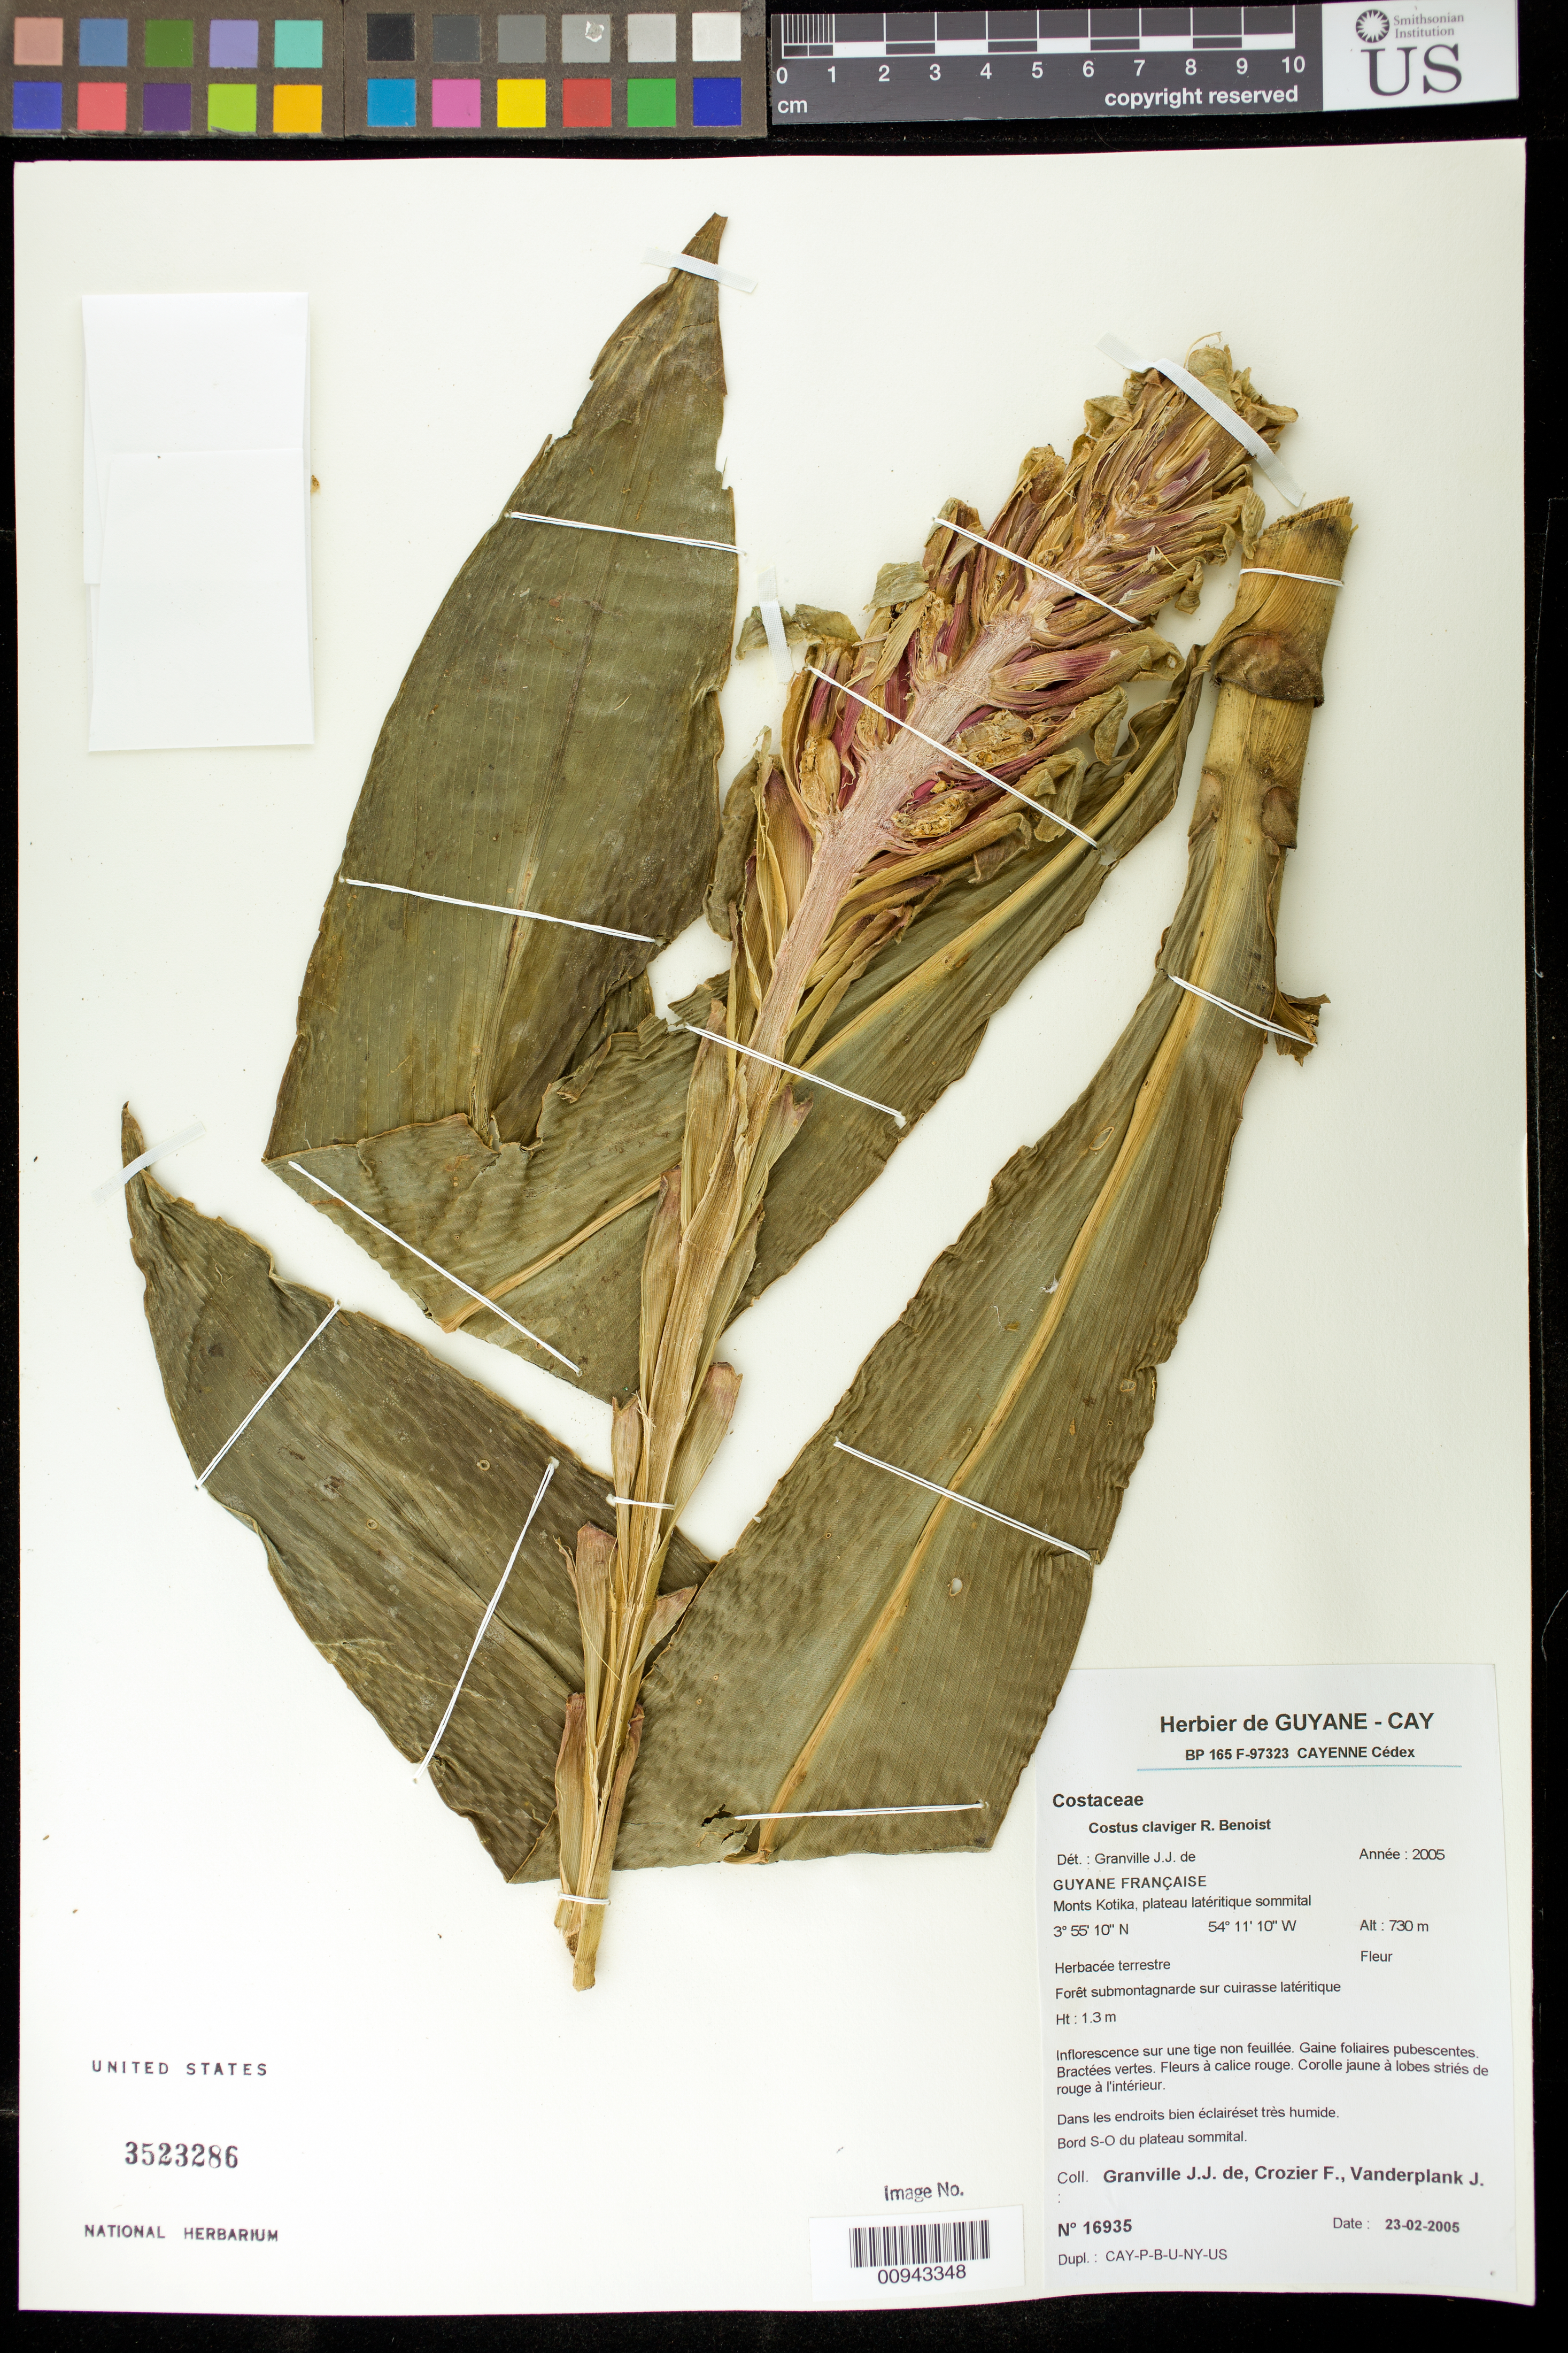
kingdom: Plantae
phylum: Tracheophyta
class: Liliopsida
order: Zingiberales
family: Costaceae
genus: Costus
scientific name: Costus claviger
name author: Benoist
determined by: Granville, J. J. de, (CAY), Institut de Recherche pour le Developpement (IRD) (FRENCH GUIANA)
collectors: J.-J. de Granville, F. Crozier & J. Vanderplank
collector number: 16935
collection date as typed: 23-Feb-05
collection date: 2005-02-23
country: French Guiana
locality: Monts Kotika, bord SO du plateau sommital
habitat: Foret submontagnarde sur cuirasse lateritique; plateau lateritique sommital. Dans les endroits bien eclaireset tres humide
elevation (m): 730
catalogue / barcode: US 3523286